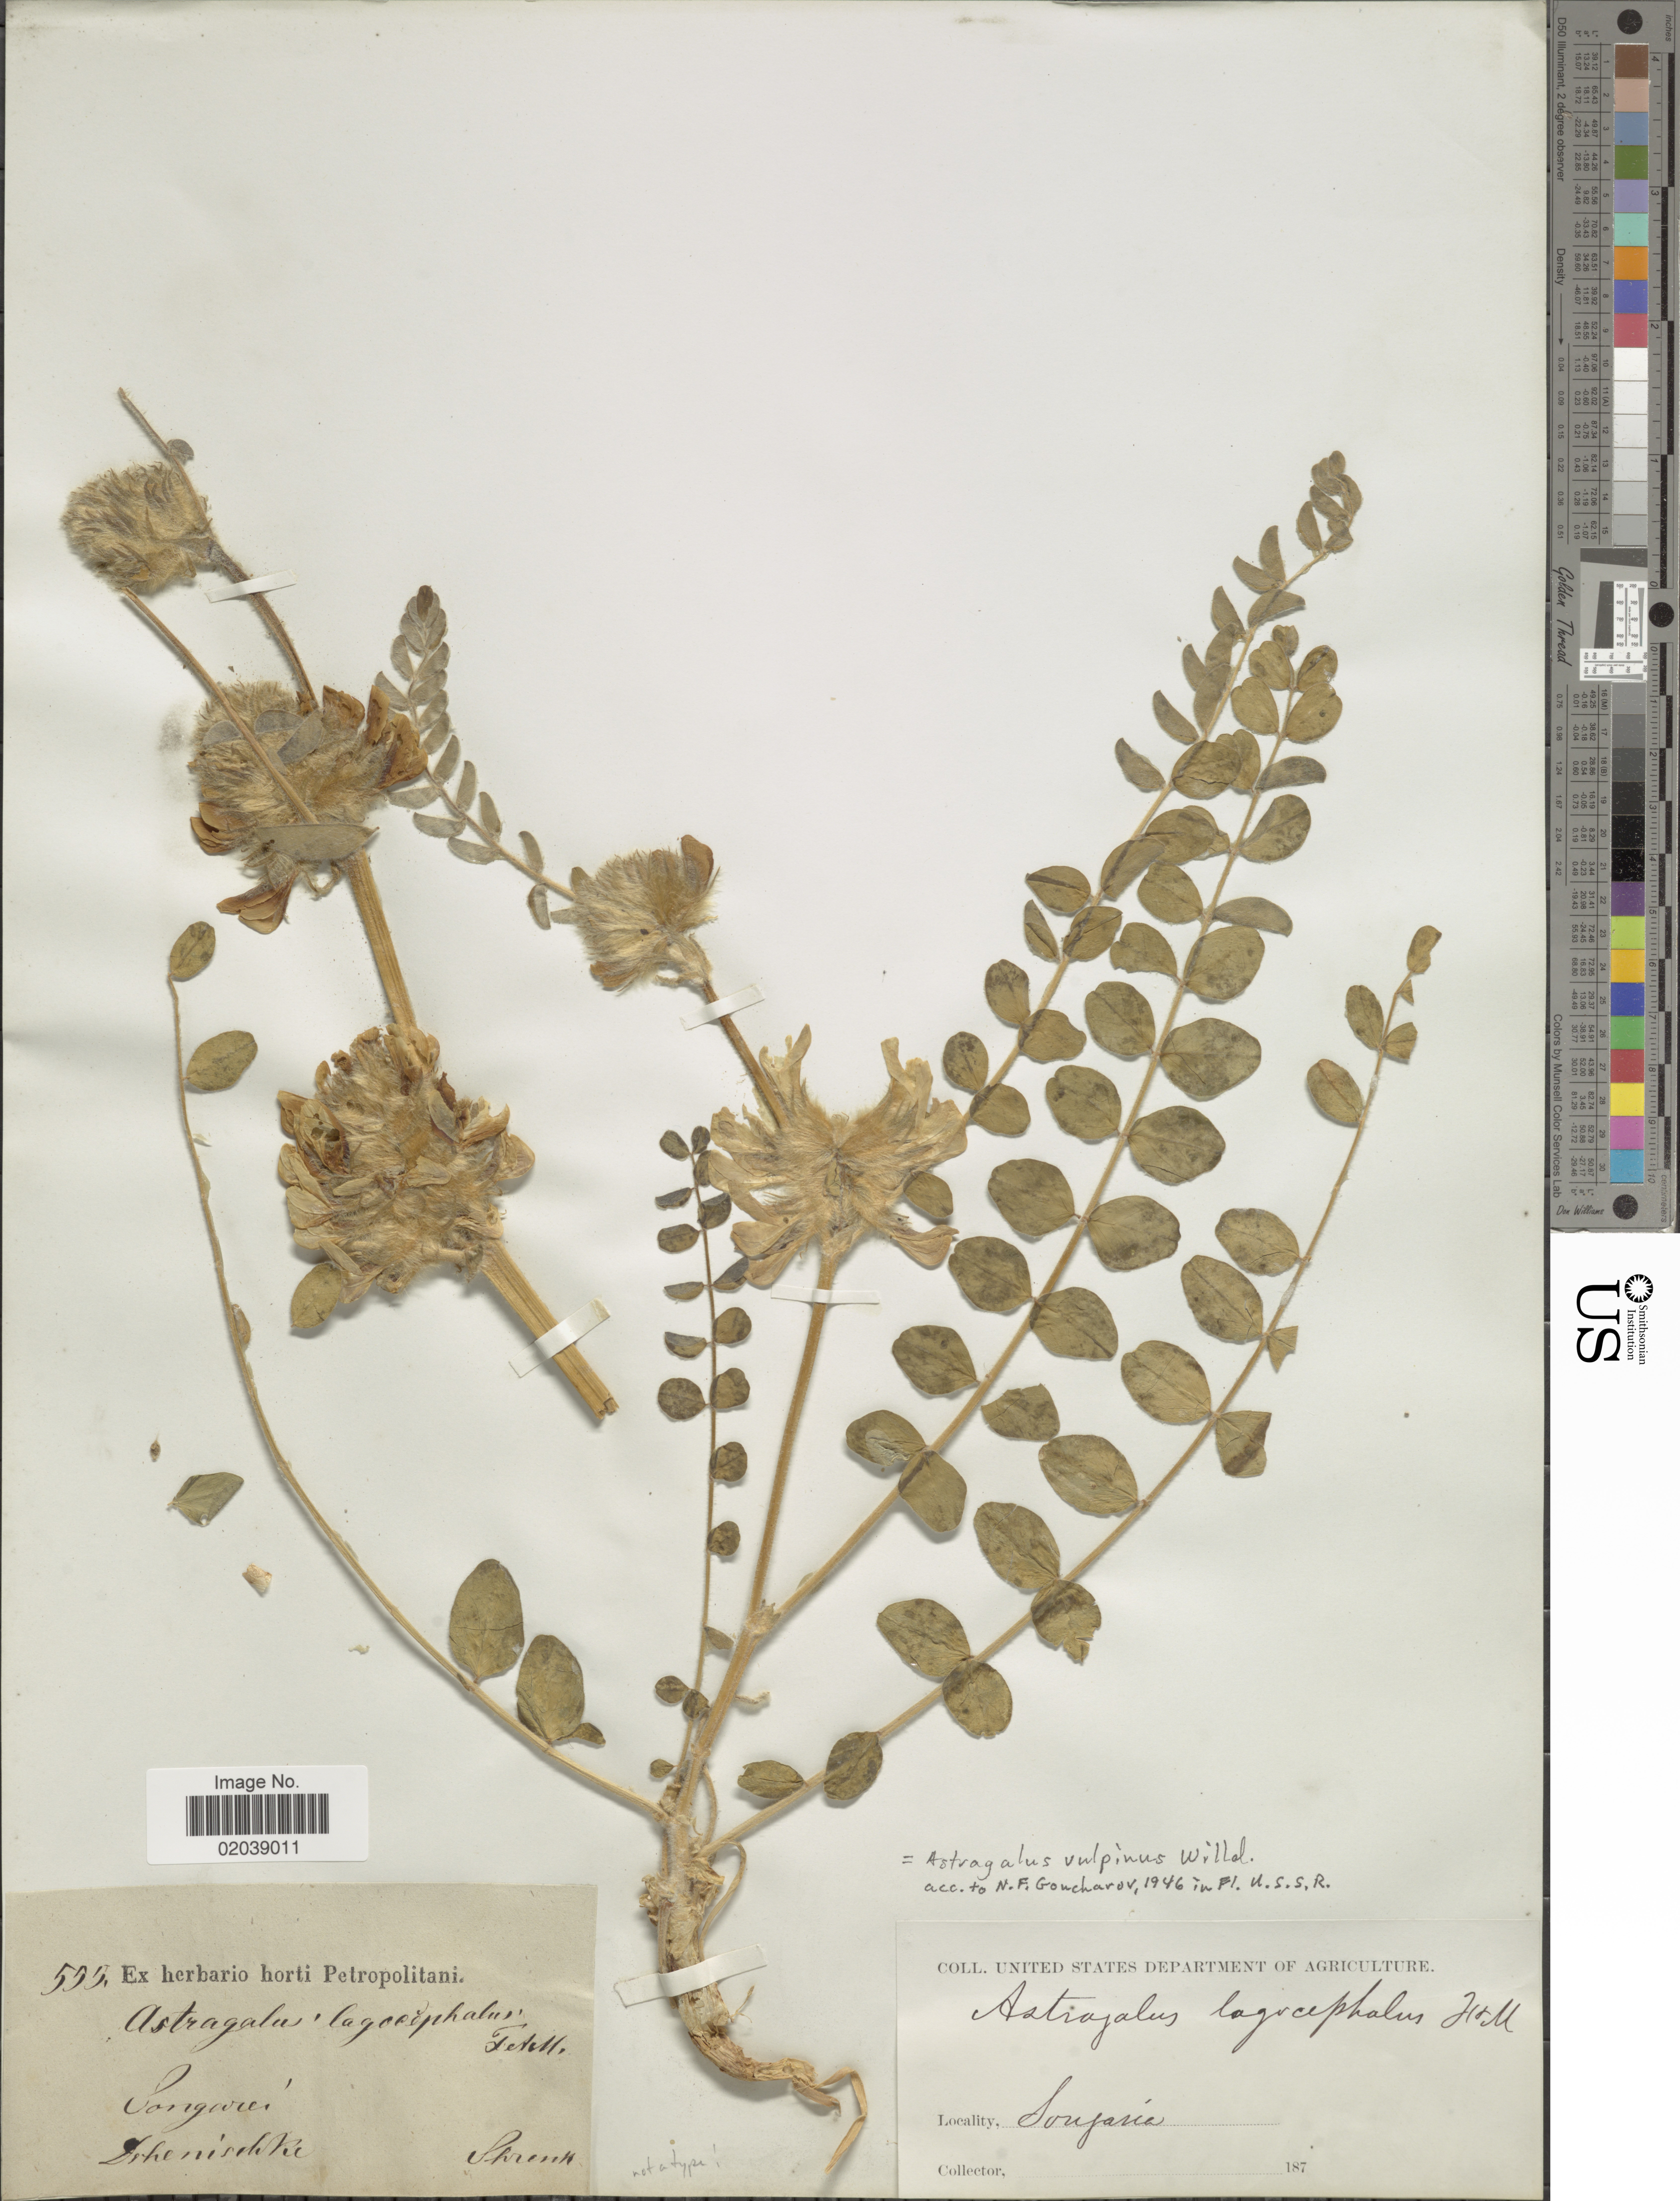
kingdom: Plantae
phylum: Tracheophyta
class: Magnoliopsida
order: Fabales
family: Fabaceae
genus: Astragalus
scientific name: Astragalus vulpinus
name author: Willd.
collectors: A.G. Schrenk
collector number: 555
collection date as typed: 187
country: Kazakhstan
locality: Songarei